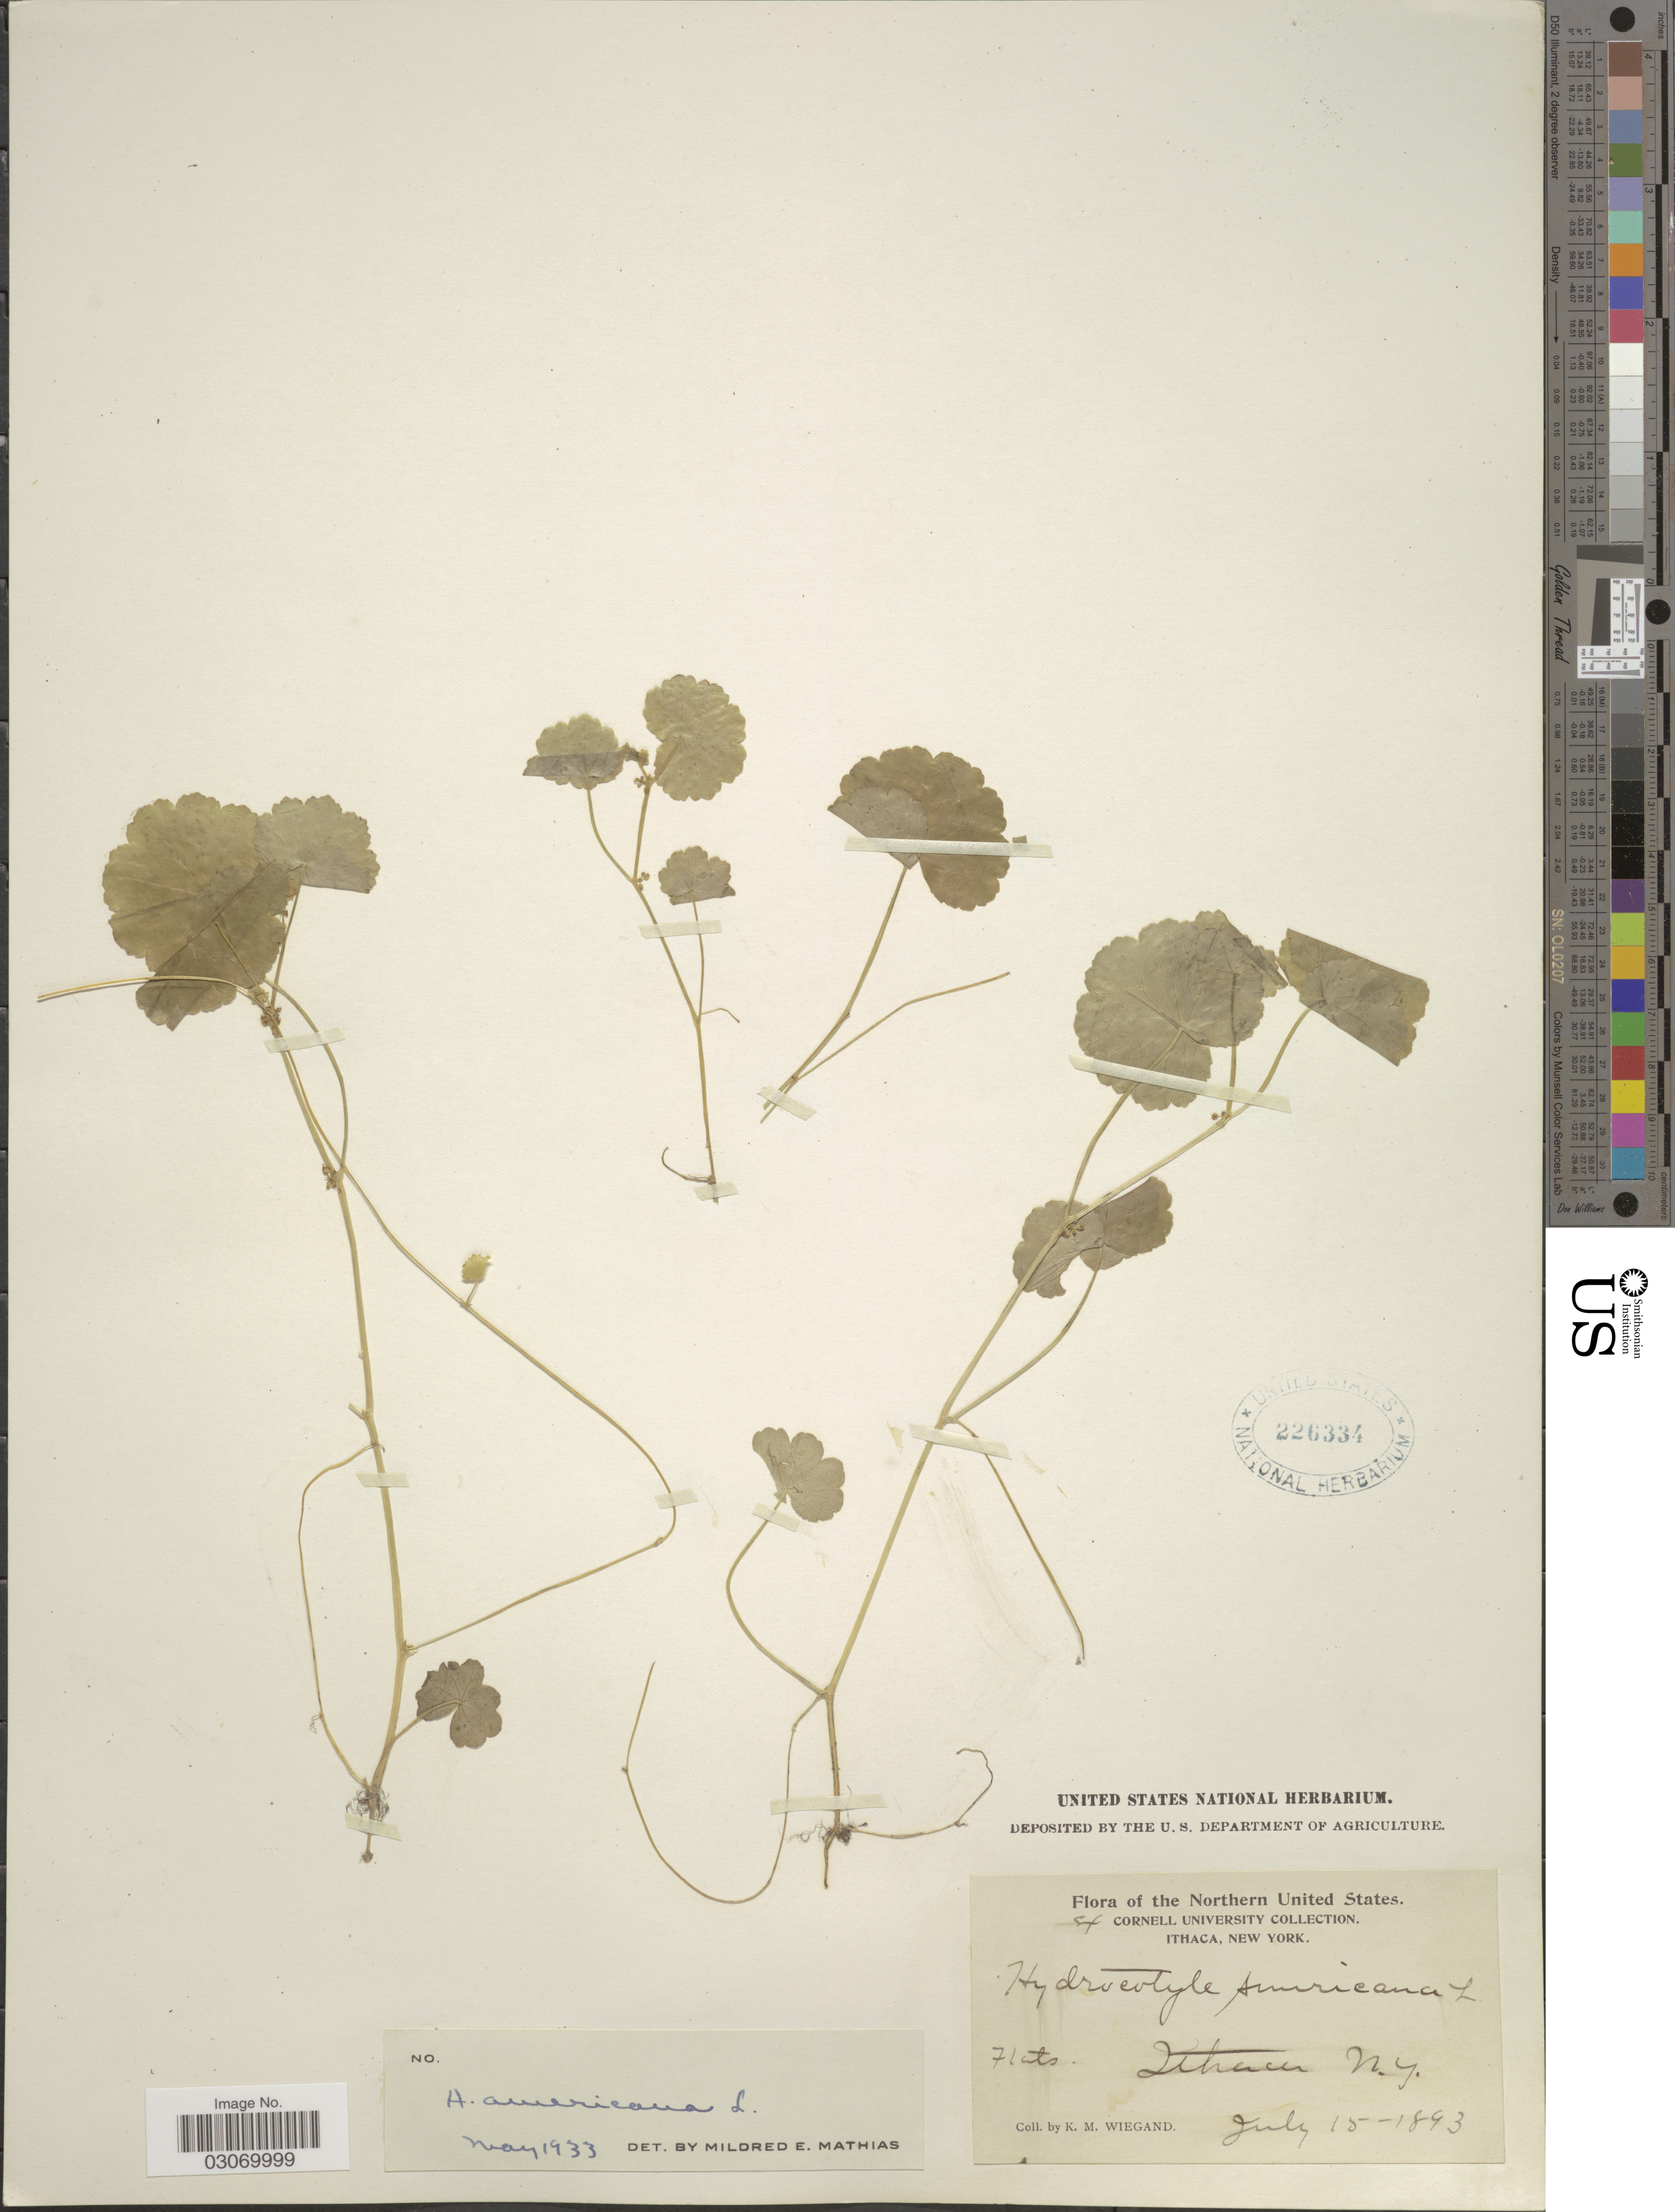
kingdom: Plantae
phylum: Tracheophyta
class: Magnoliopsida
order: Apiales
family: Araliaceae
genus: Hydrocotyle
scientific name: Hydrocotyle americana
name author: L.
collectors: K. M. Wiegand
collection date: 1893-07-15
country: United States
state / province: New York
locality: Northern United States. Ithaca.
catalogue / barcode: US 226334